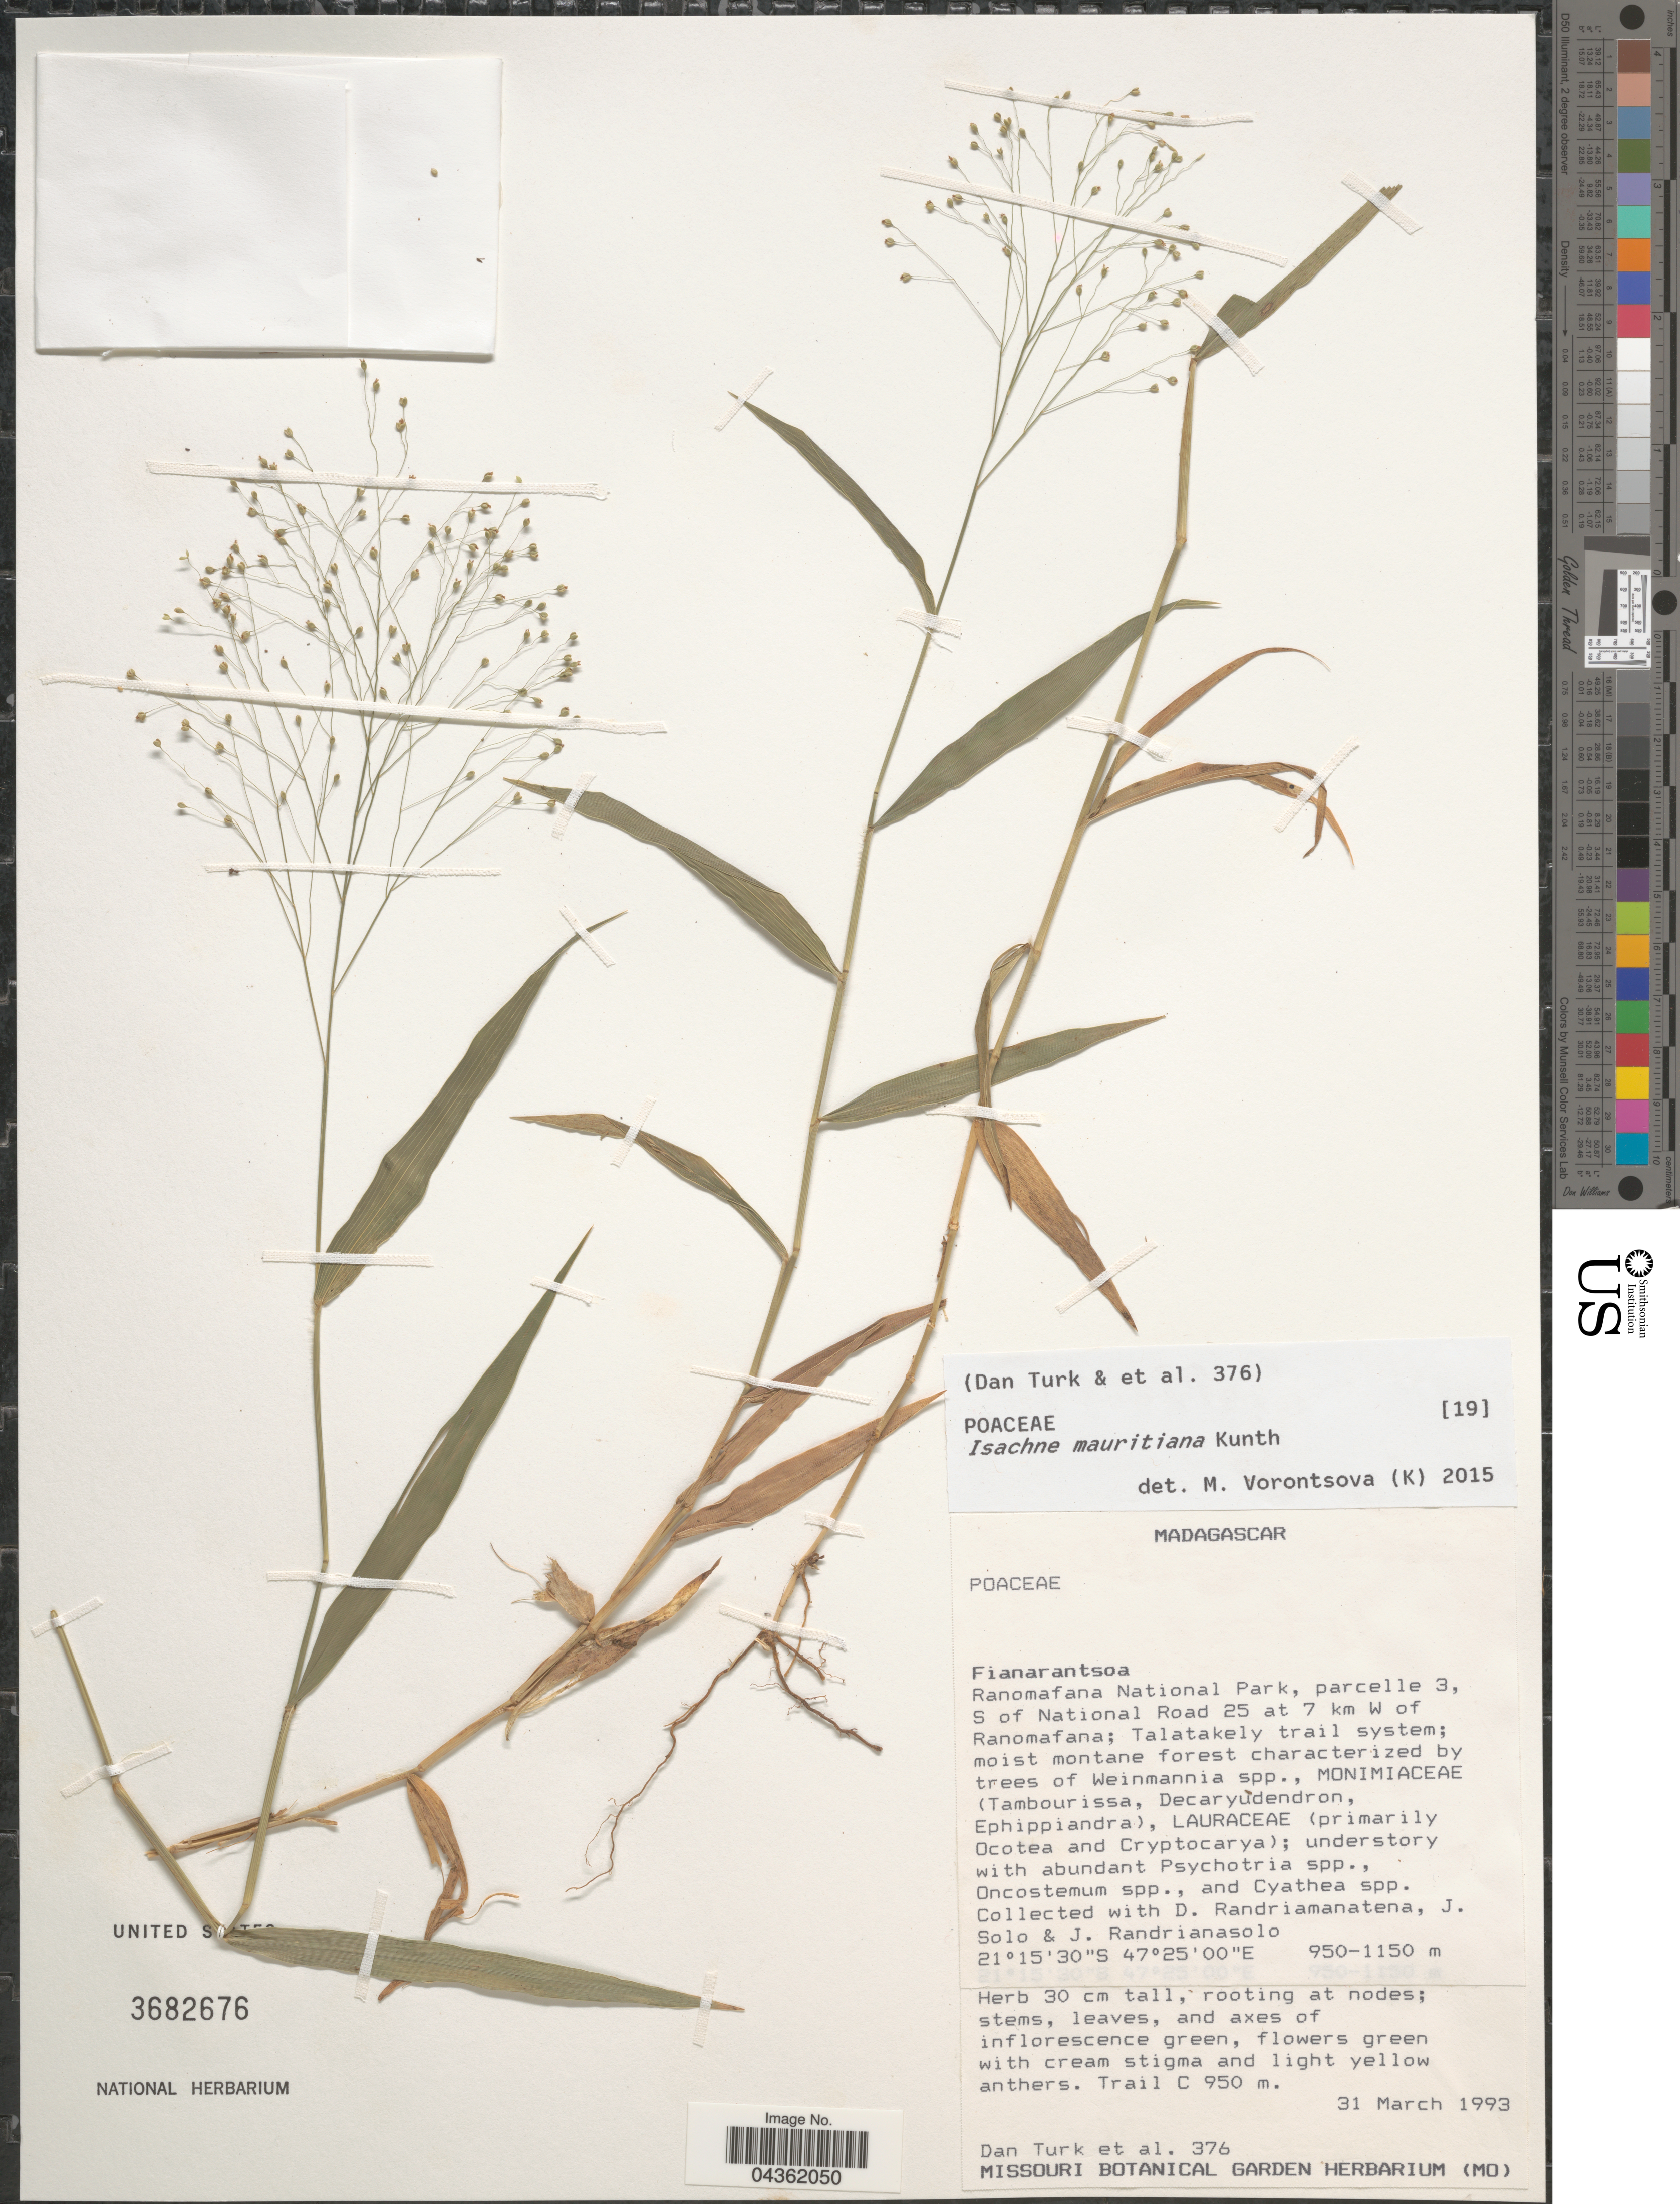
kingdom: Plantae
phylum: Tracheophyta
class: Liliopsida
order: Poales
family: Poaceae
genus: Isachne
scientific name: Isachne mauritiana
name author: Kunth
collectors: D. Turk & et al.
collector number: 376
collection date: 1993-03-31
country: Madagascar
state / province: Vatovavy Fitovinany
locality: Ranomafana National Park, parcelle 3, S of National Road 25 at 7 km W of Ranomafana; Talatakely trail system.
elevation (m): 950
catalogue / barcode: US 3682676